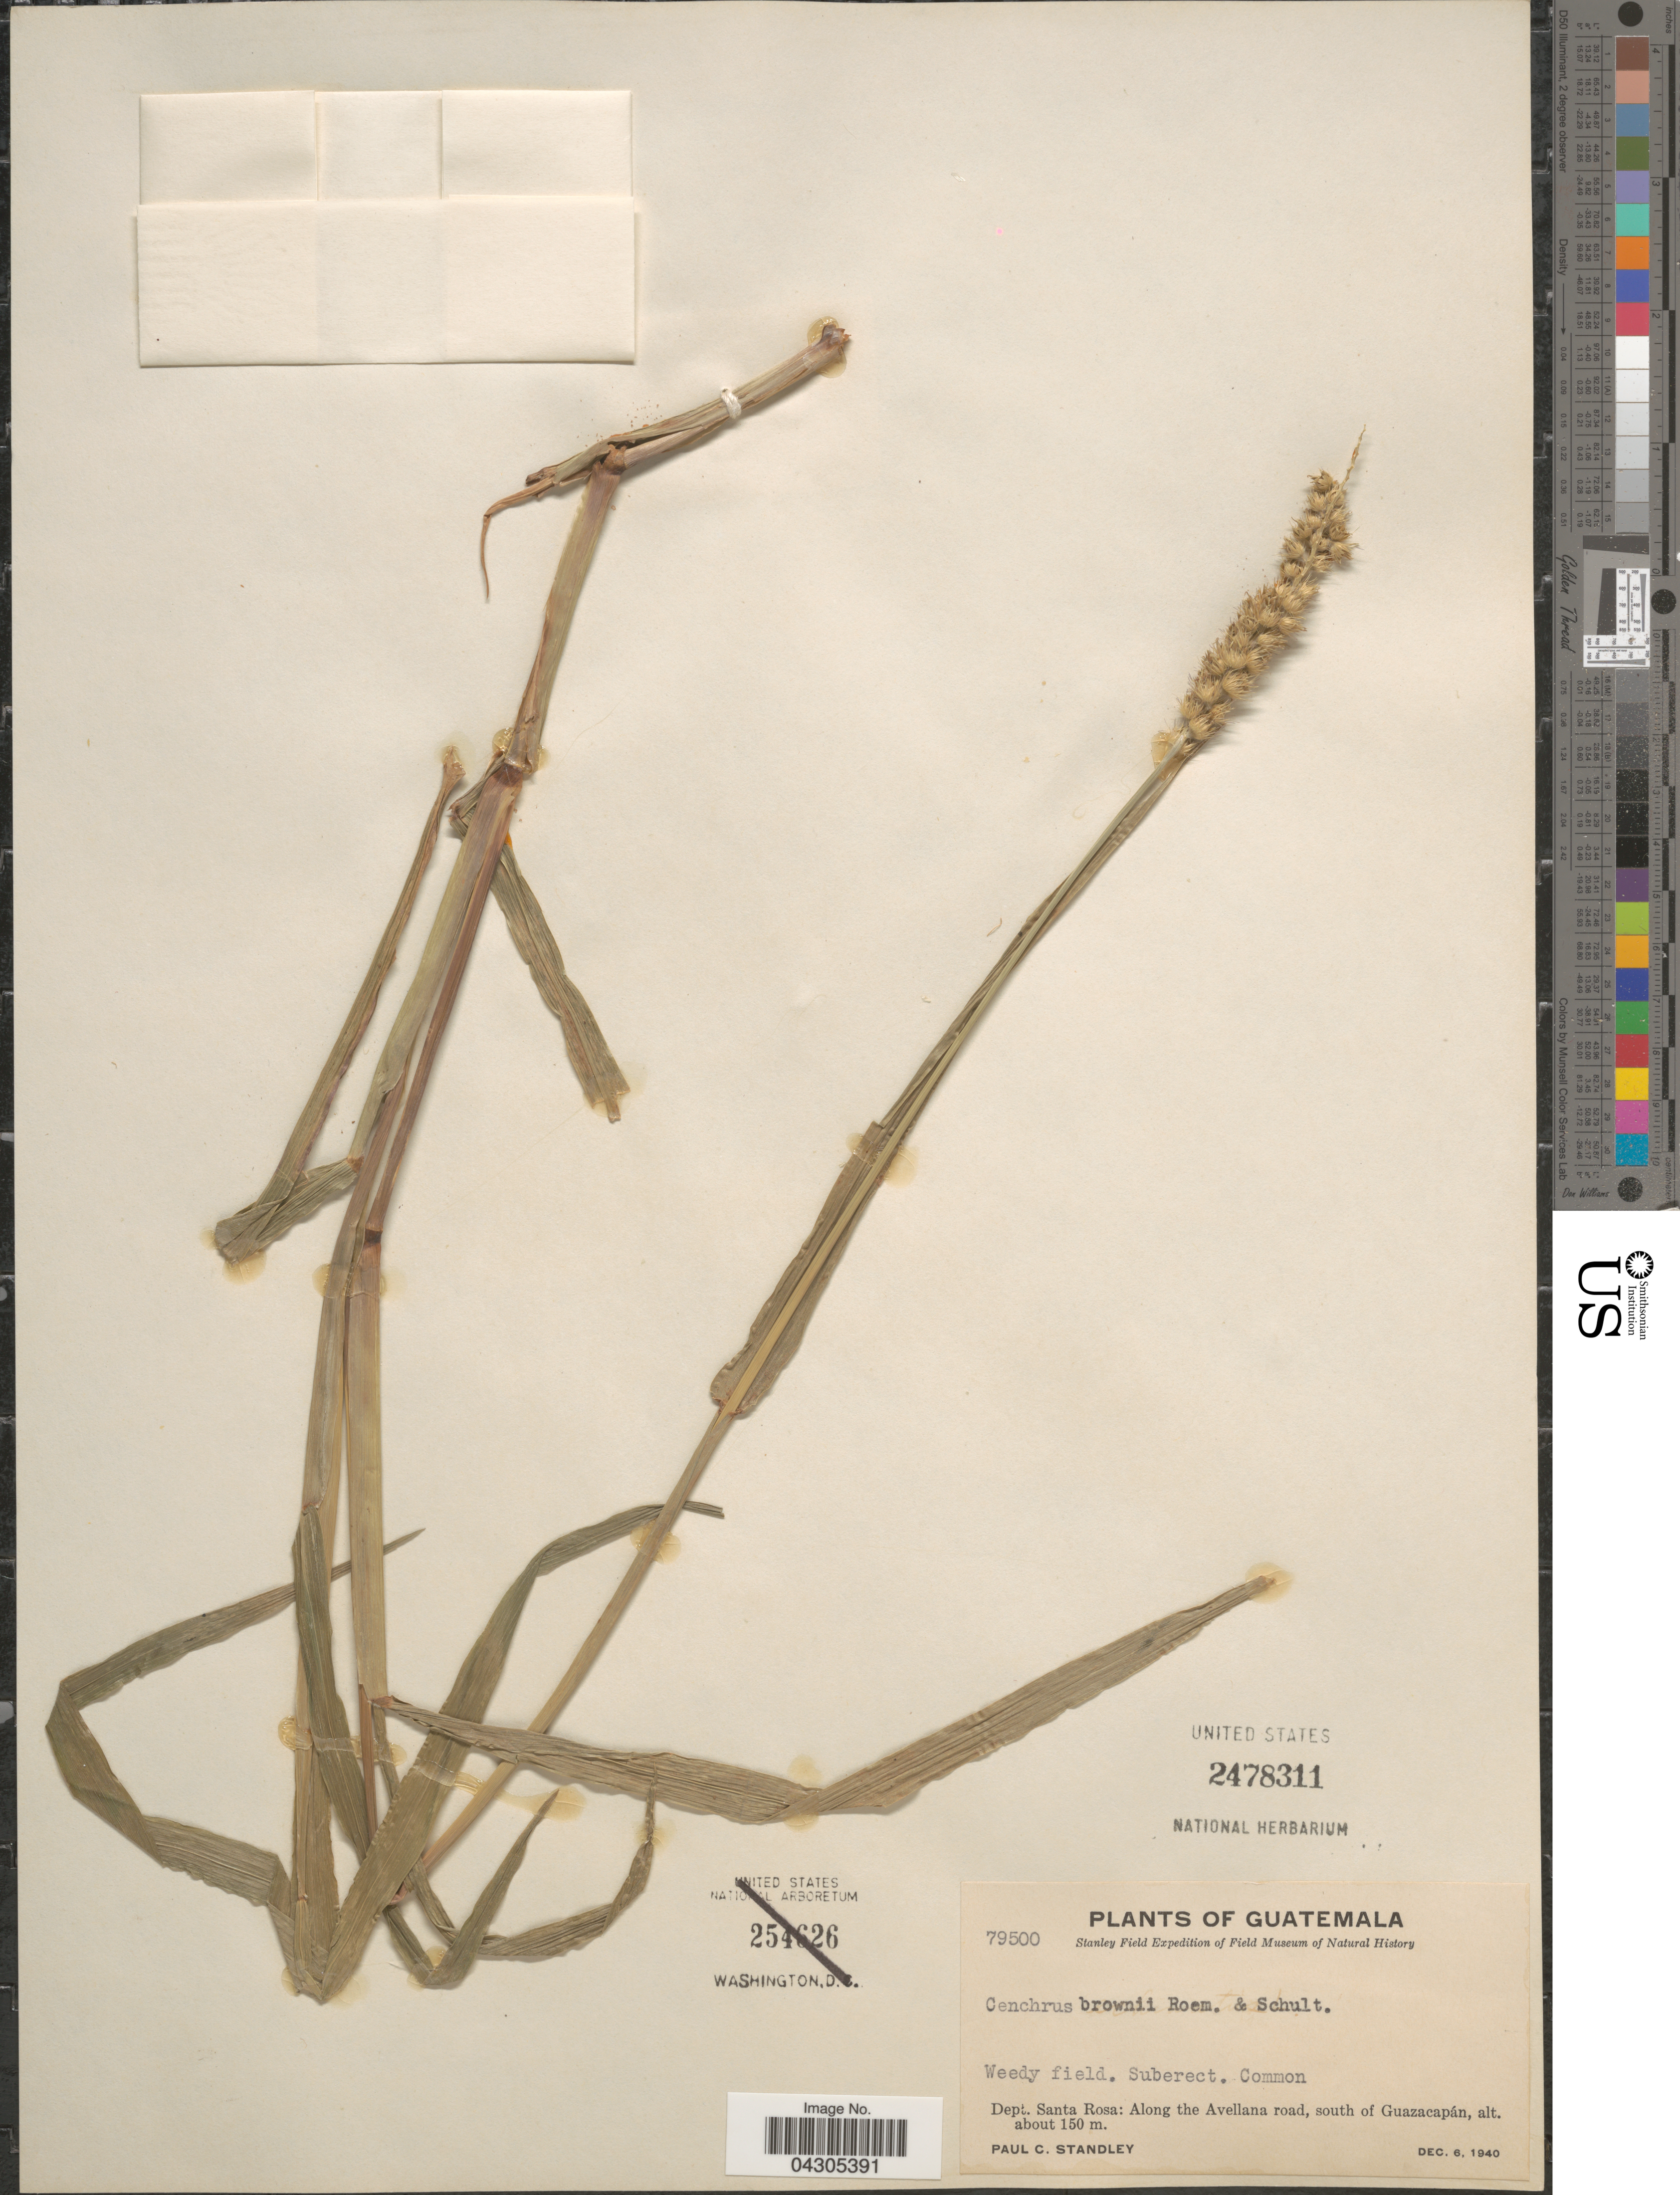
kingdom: Plantae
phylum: Tracheophyta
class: Liliopsida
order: Poales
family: Poaceae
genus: Cenchrus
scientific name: Cenchrus brownii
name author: Roem. & Schult.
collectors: P. C. Standley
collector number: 79500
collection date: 1940-12-06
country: Guatemala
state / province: Santa Rosa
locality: Stanley Field Expedition. Dept. Santa Rosa: Along the Avellana road, south of Guazacapán.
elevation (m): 150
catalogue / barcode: US 2478311